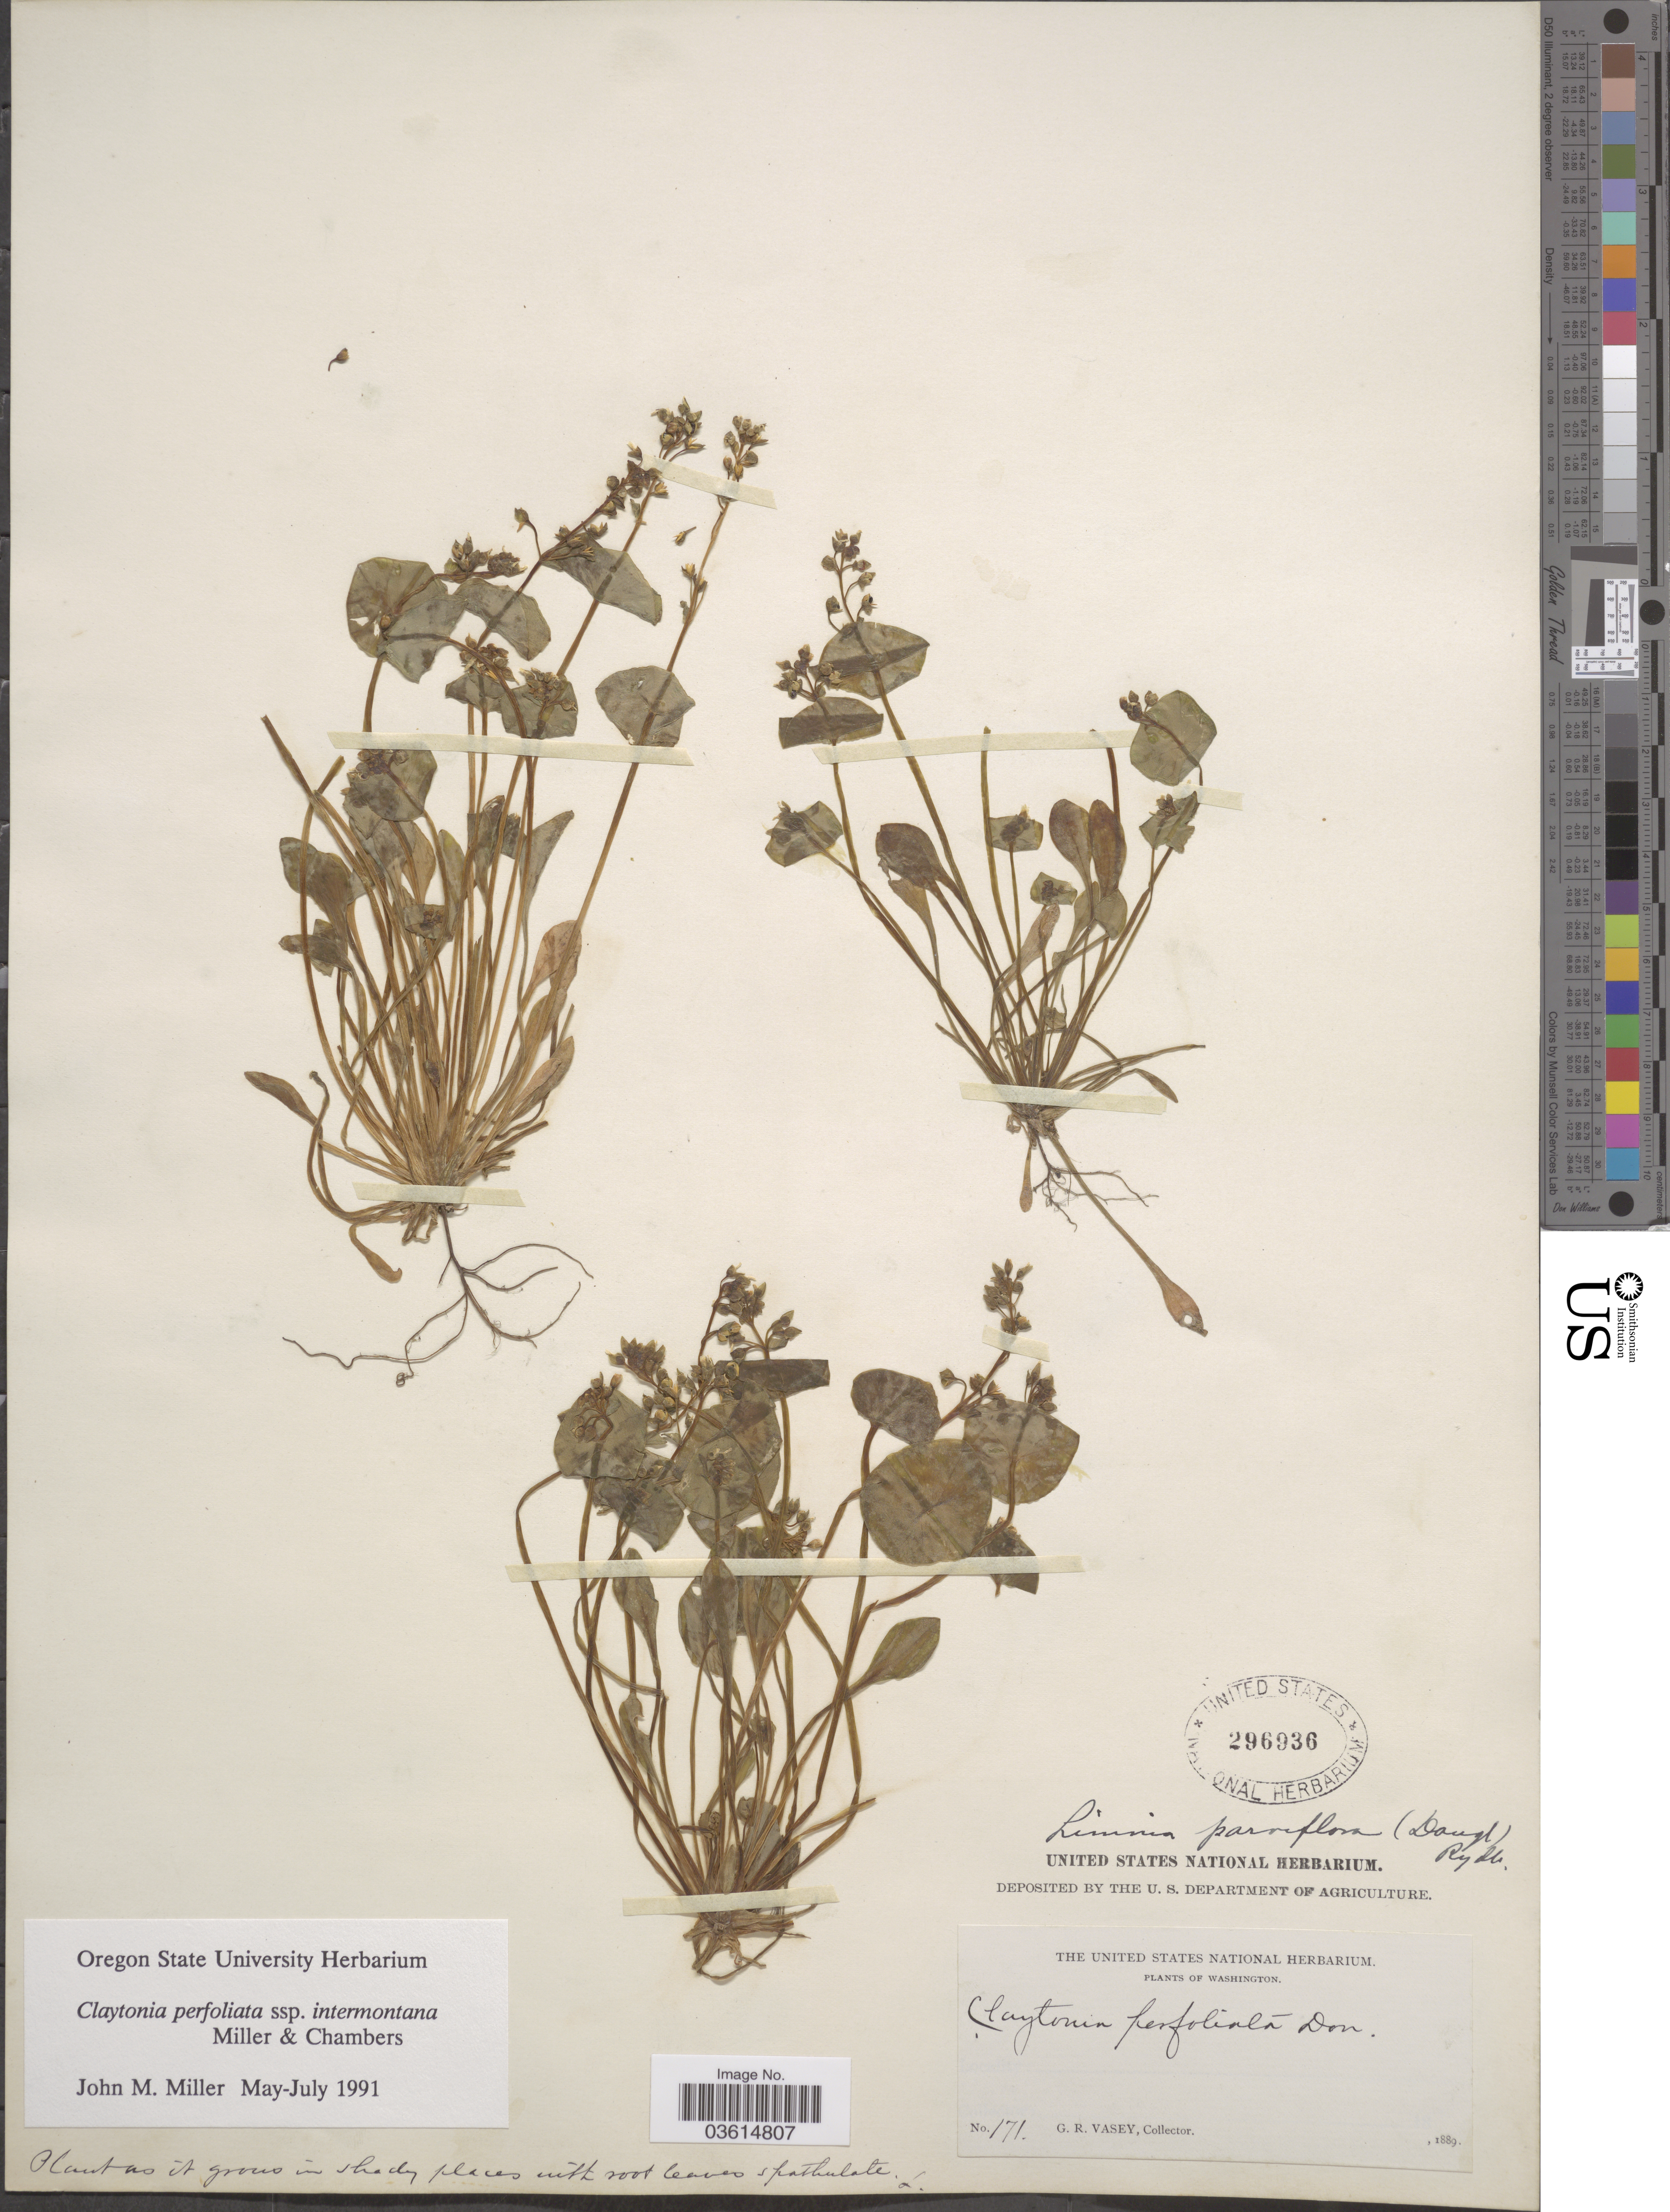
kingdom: Plantae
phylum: Tracheophyta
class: Magnoliopsida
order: Caryophyllales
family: Montiaceae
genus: Claytonia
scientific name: Claytonia perfoliata subsp. intermontana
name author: Mill. & Chambers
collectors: G. R. Vasey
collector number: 171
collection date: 1889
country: United States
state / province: Washington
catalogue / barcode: US 296936